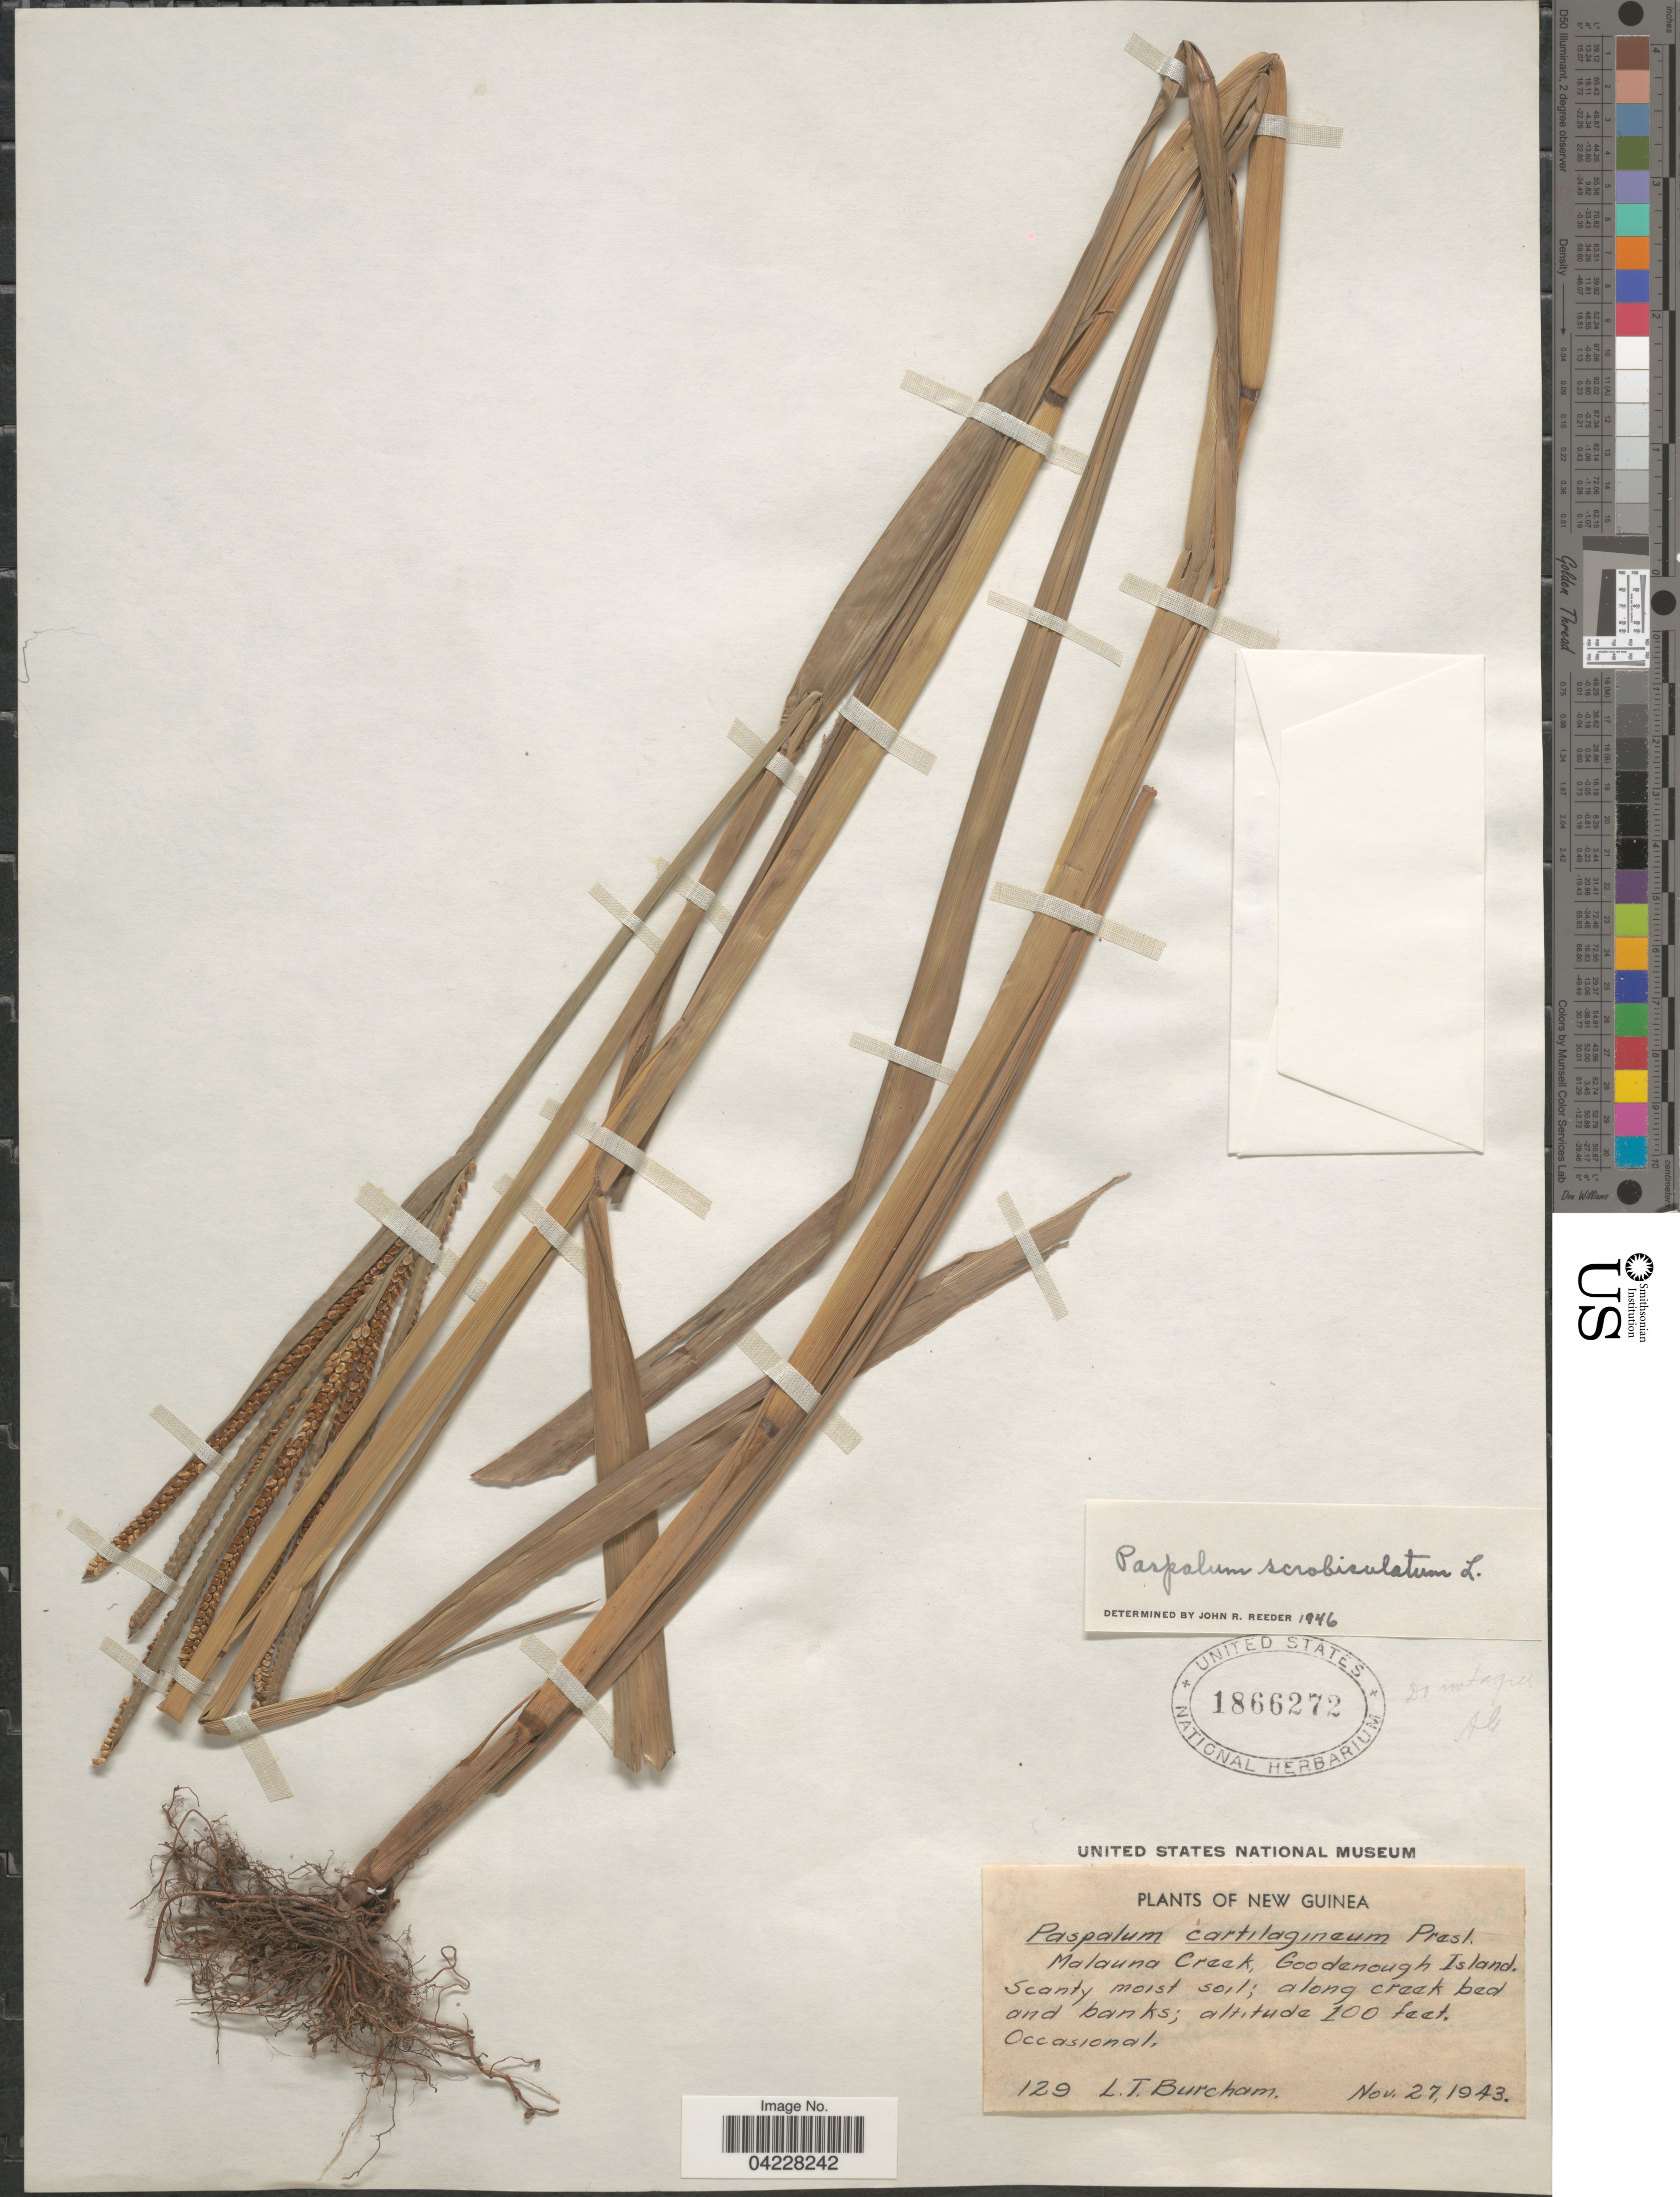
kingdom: Plantae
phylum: Tracheophyta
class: Liliopsida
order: Poales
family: Poaceae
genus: Paspalum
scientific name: Paspalum scrobiculatum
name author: L.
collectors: L. Burcham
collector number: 129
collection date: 1943-11-27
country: Papua New Guinea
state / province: Milne Bay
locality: New Guinea. Malauna Creek, Goodenough Island. Scanty moist soil; along creek bed and banks.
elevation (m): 30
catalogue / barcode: US 1866272